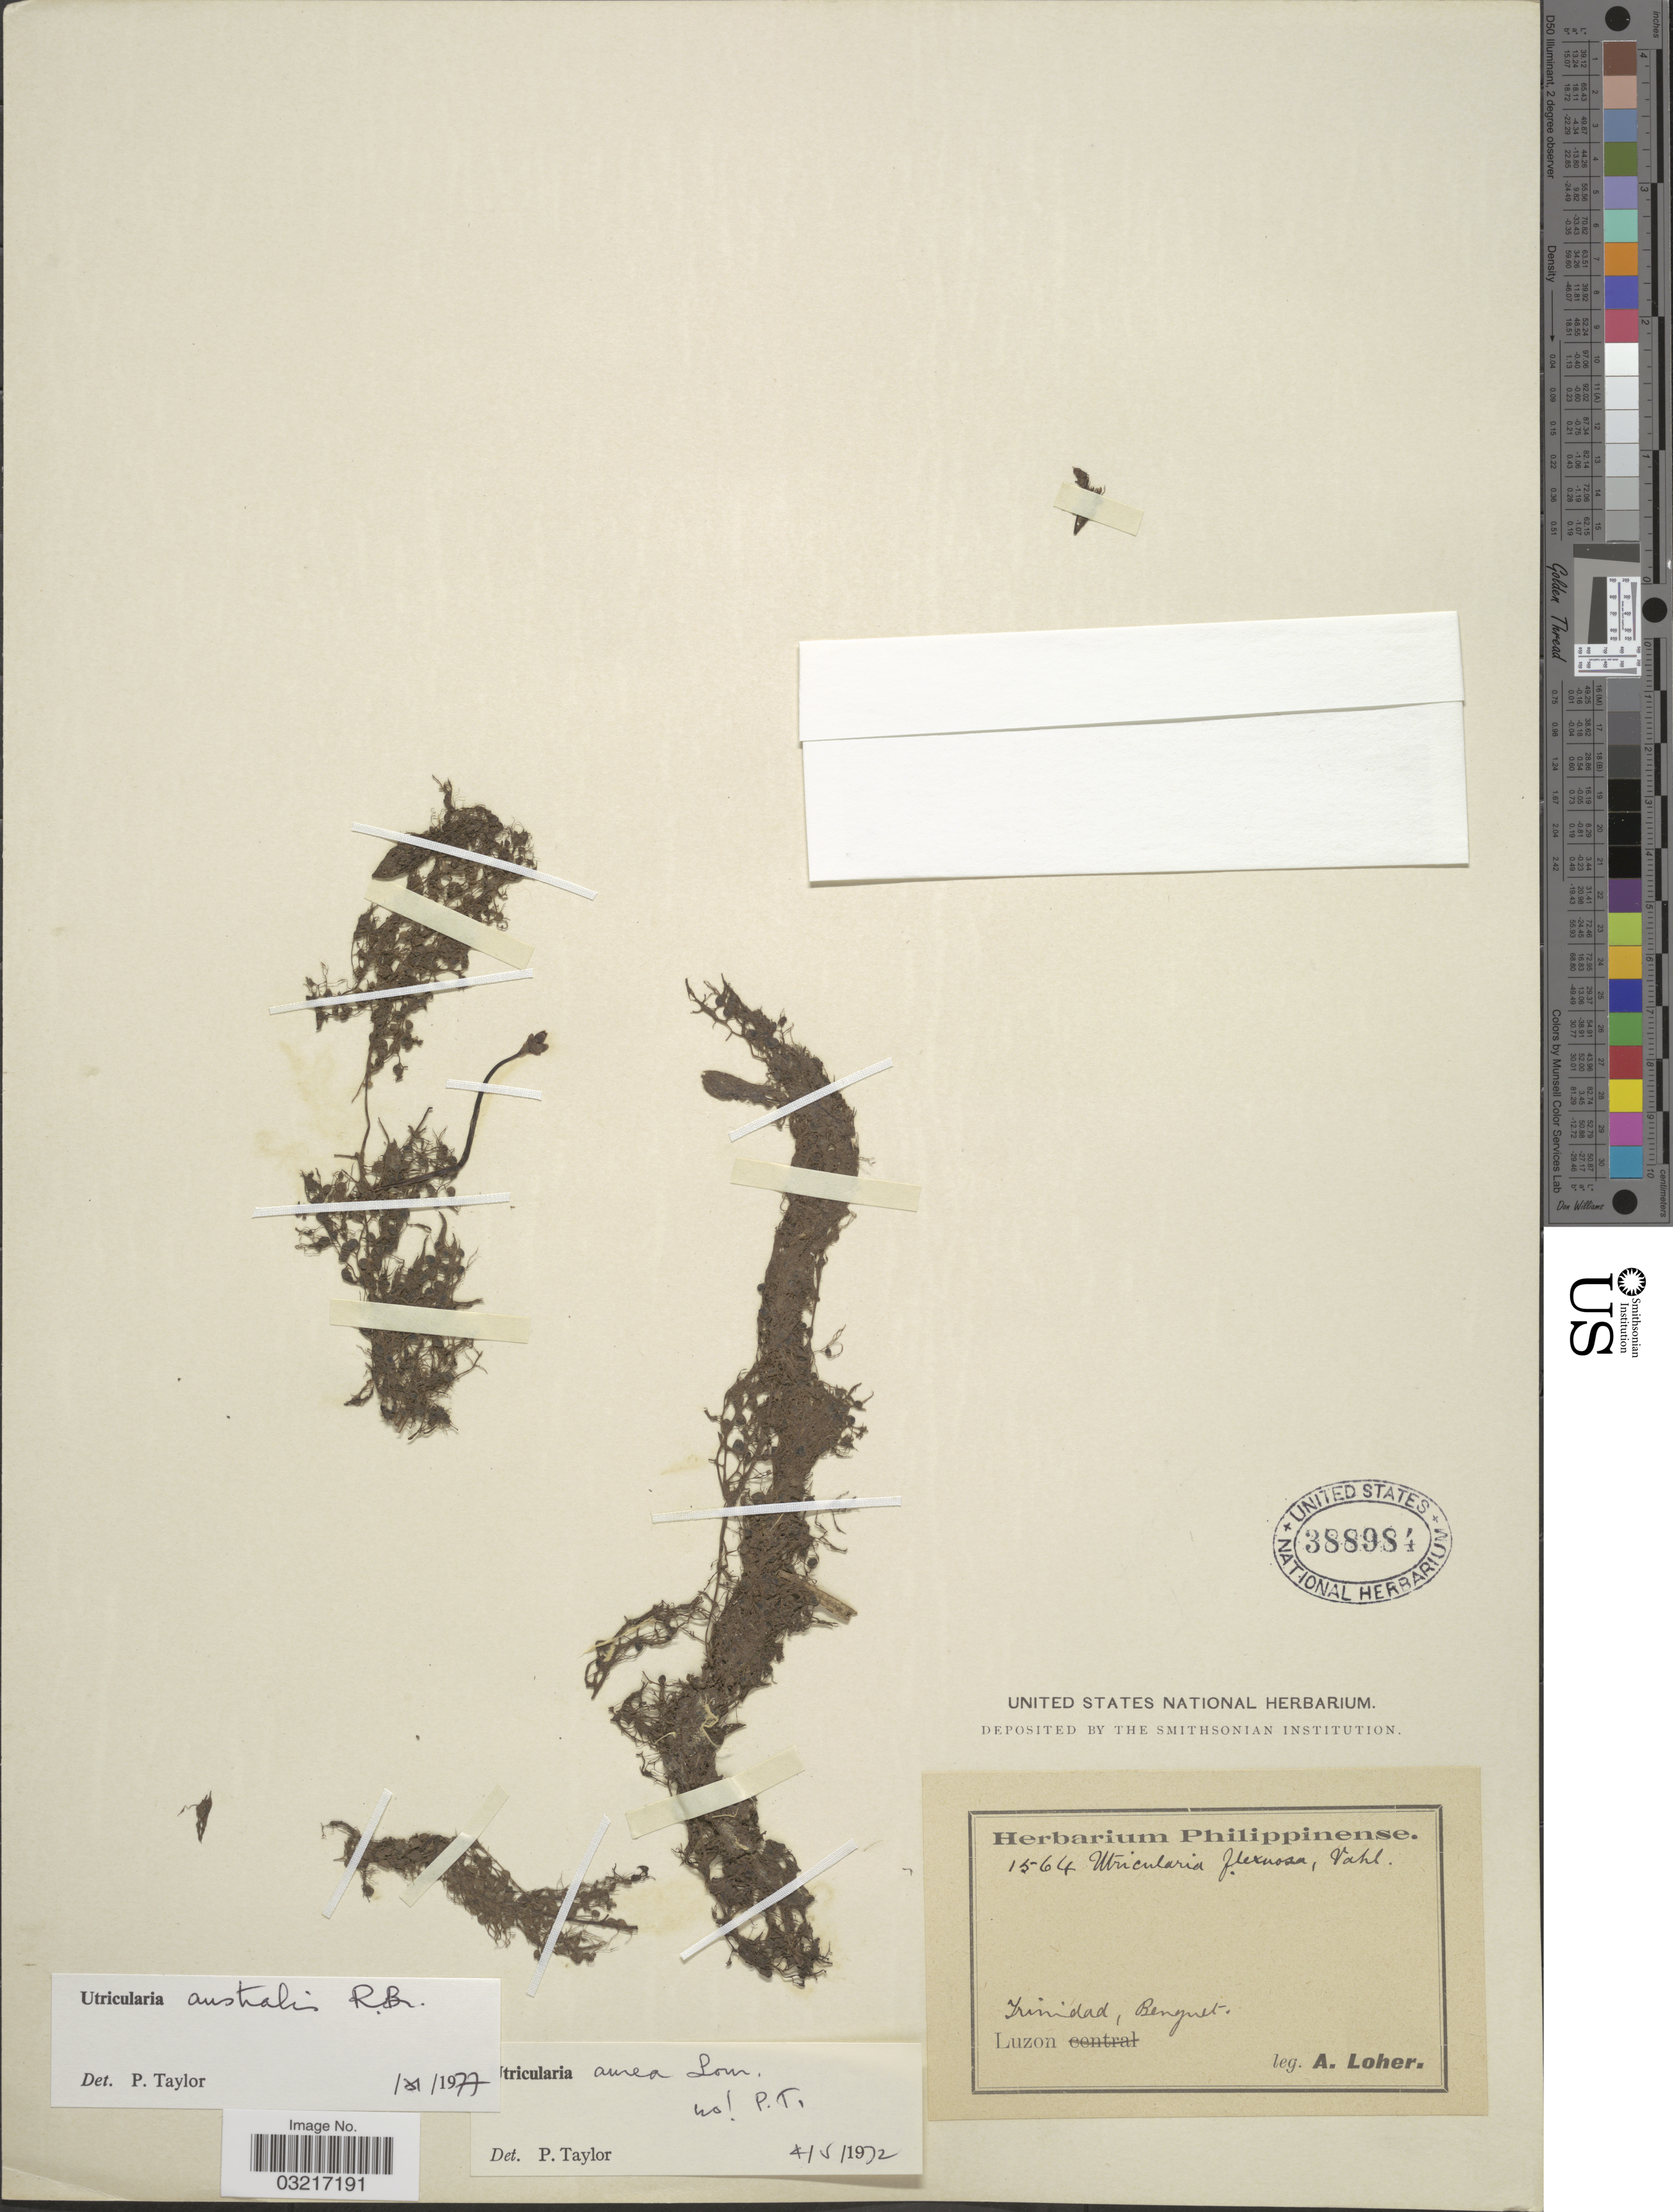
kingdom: Plantae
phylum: Tracheophyta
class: Magnoliopsida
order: Lamiales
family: Lentibulariaceae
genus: Utricularia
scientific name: Utricularia australis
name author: R. Br.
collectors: A. Loher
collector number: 1564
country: Philippines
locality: Trinidad, Benguet. Luzon.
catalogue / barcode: US 388984